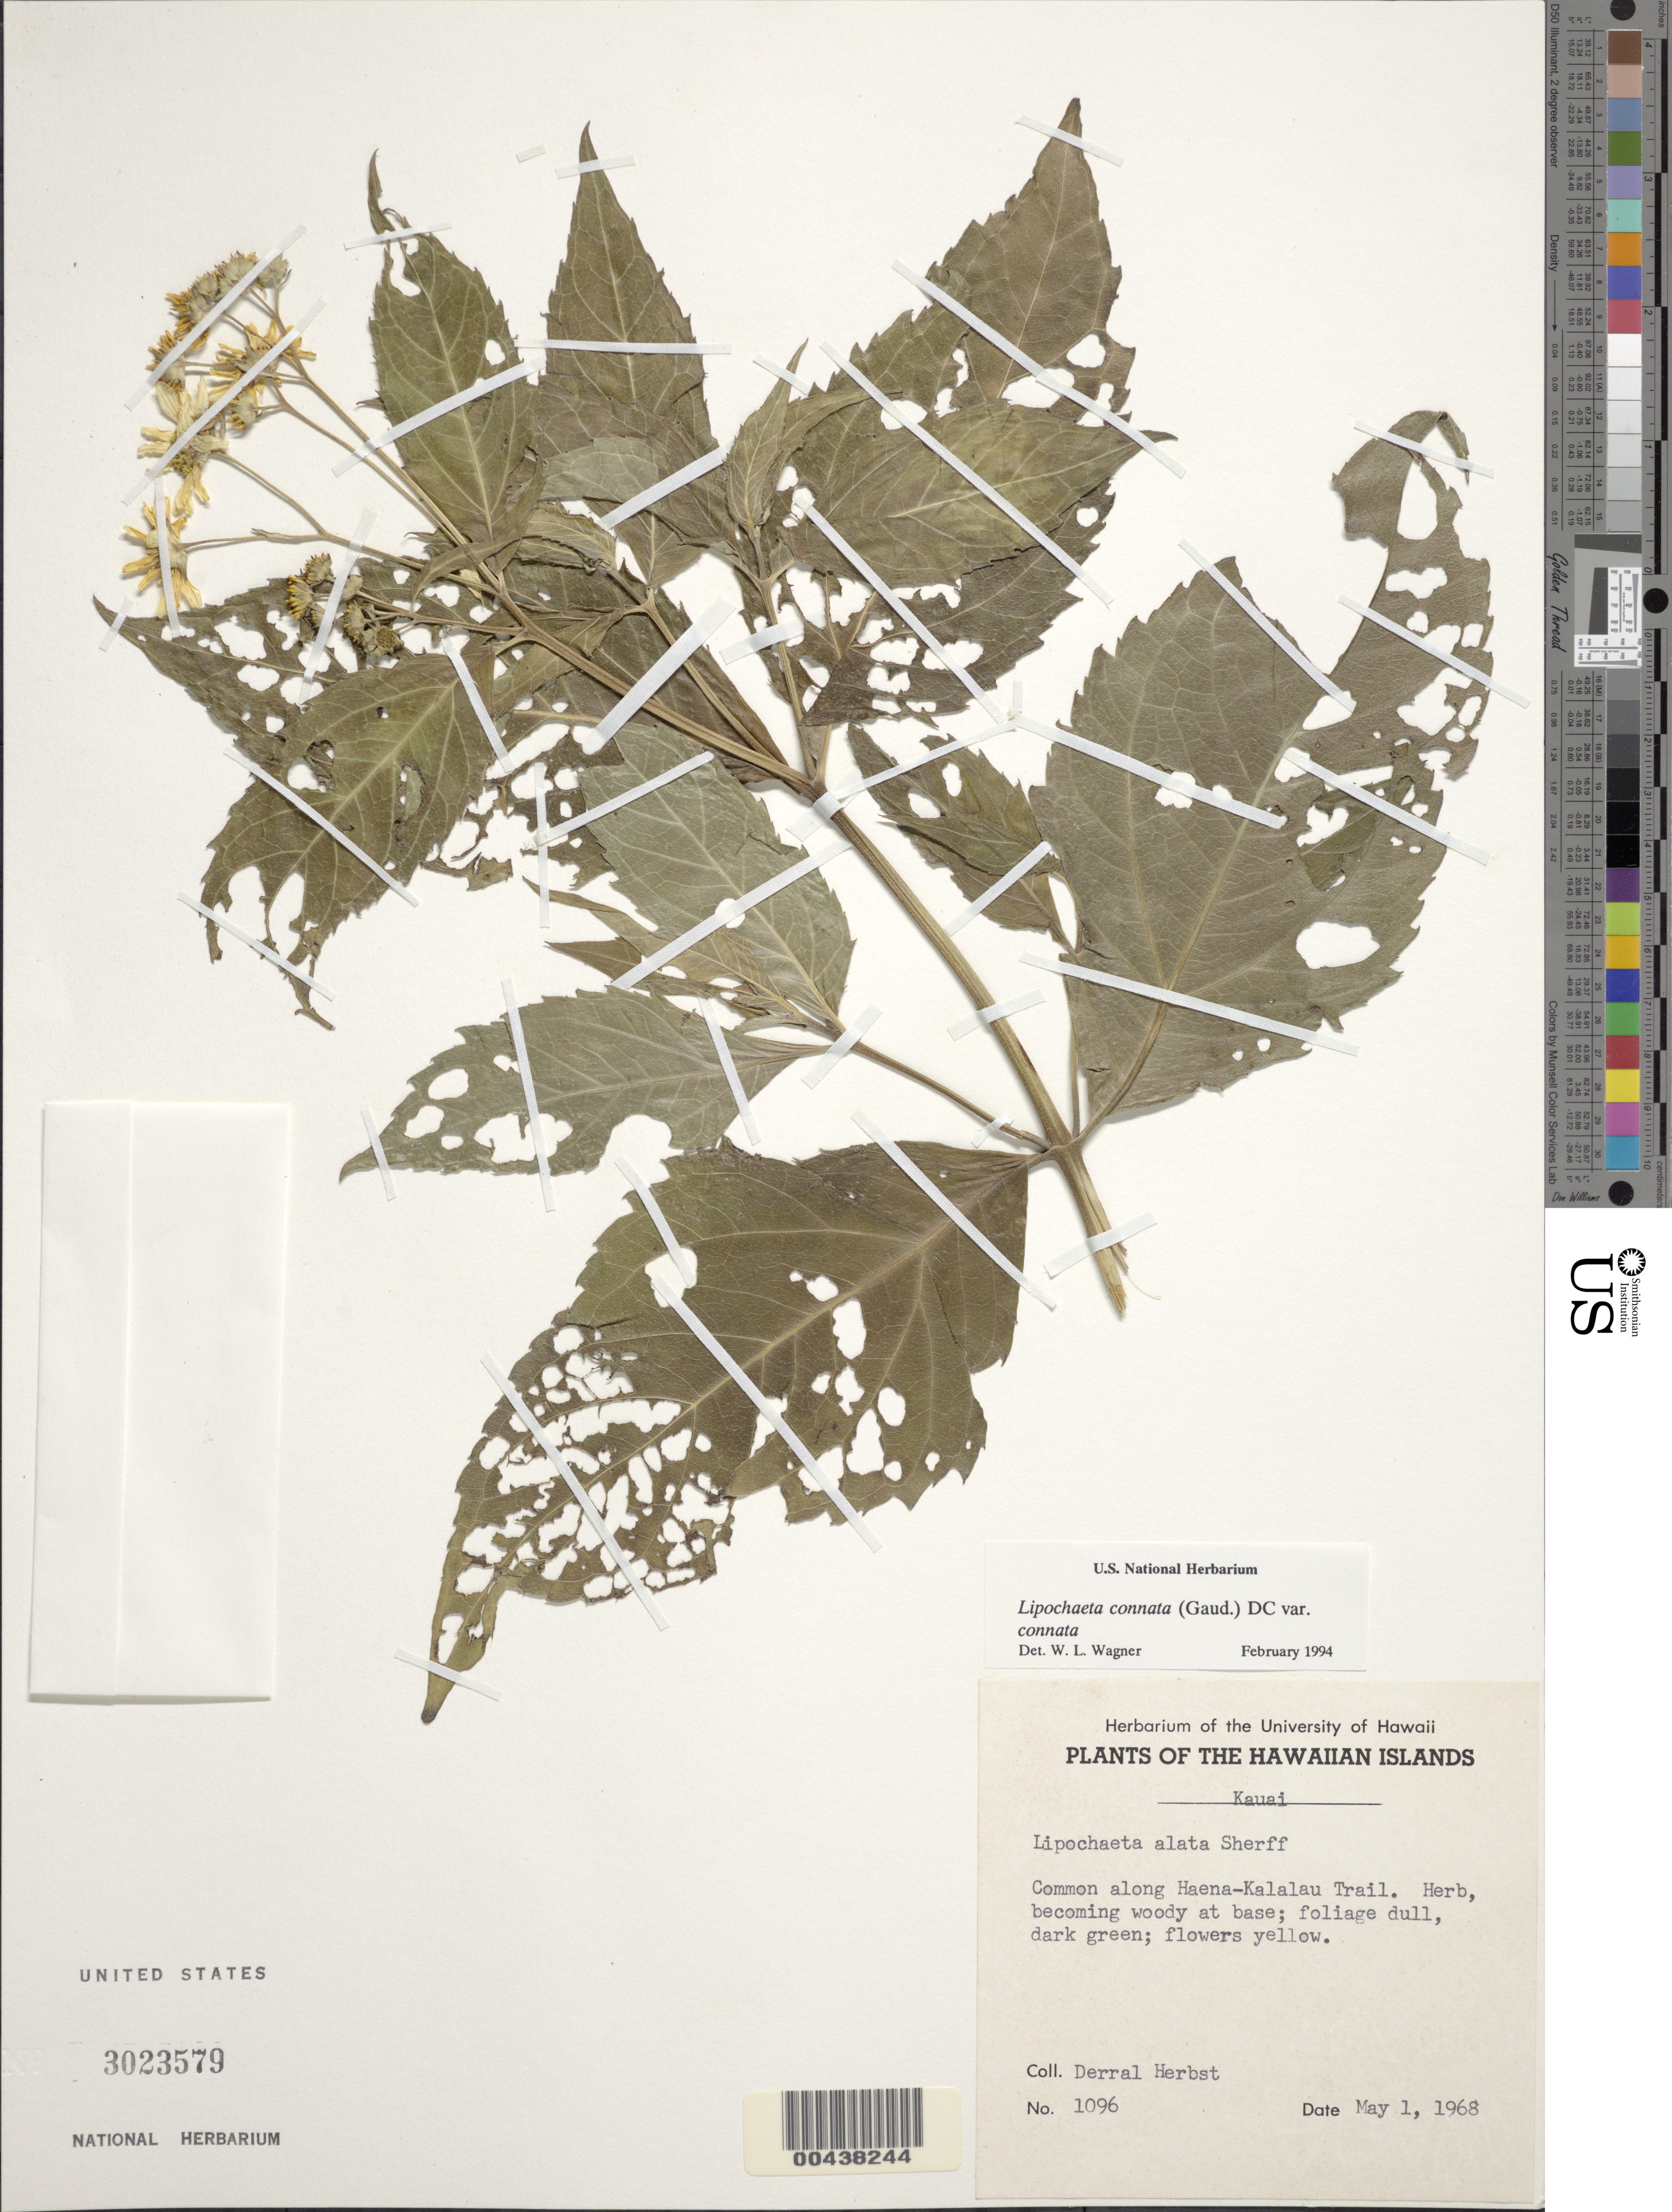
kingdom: Plantae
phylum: Tracheophyta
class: Magnoliopsida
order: Asterales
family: Asteraceae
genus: Lipochaeta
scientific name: Lipochaeta connata subsp. connata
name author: (Gaudich.) DC.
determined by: Wagner, W. L., (BOT), Smithsonian Institution - National Museum of Natural History (UNITED STATES)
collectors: D. R. Herbst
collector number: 1096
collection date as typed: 1 May 1968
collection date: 1968-05-01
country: United States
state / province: Hawaii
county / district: Kauai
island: Kaua'i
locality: Along Haena-Kalalau Trail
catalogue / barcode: US 3023579